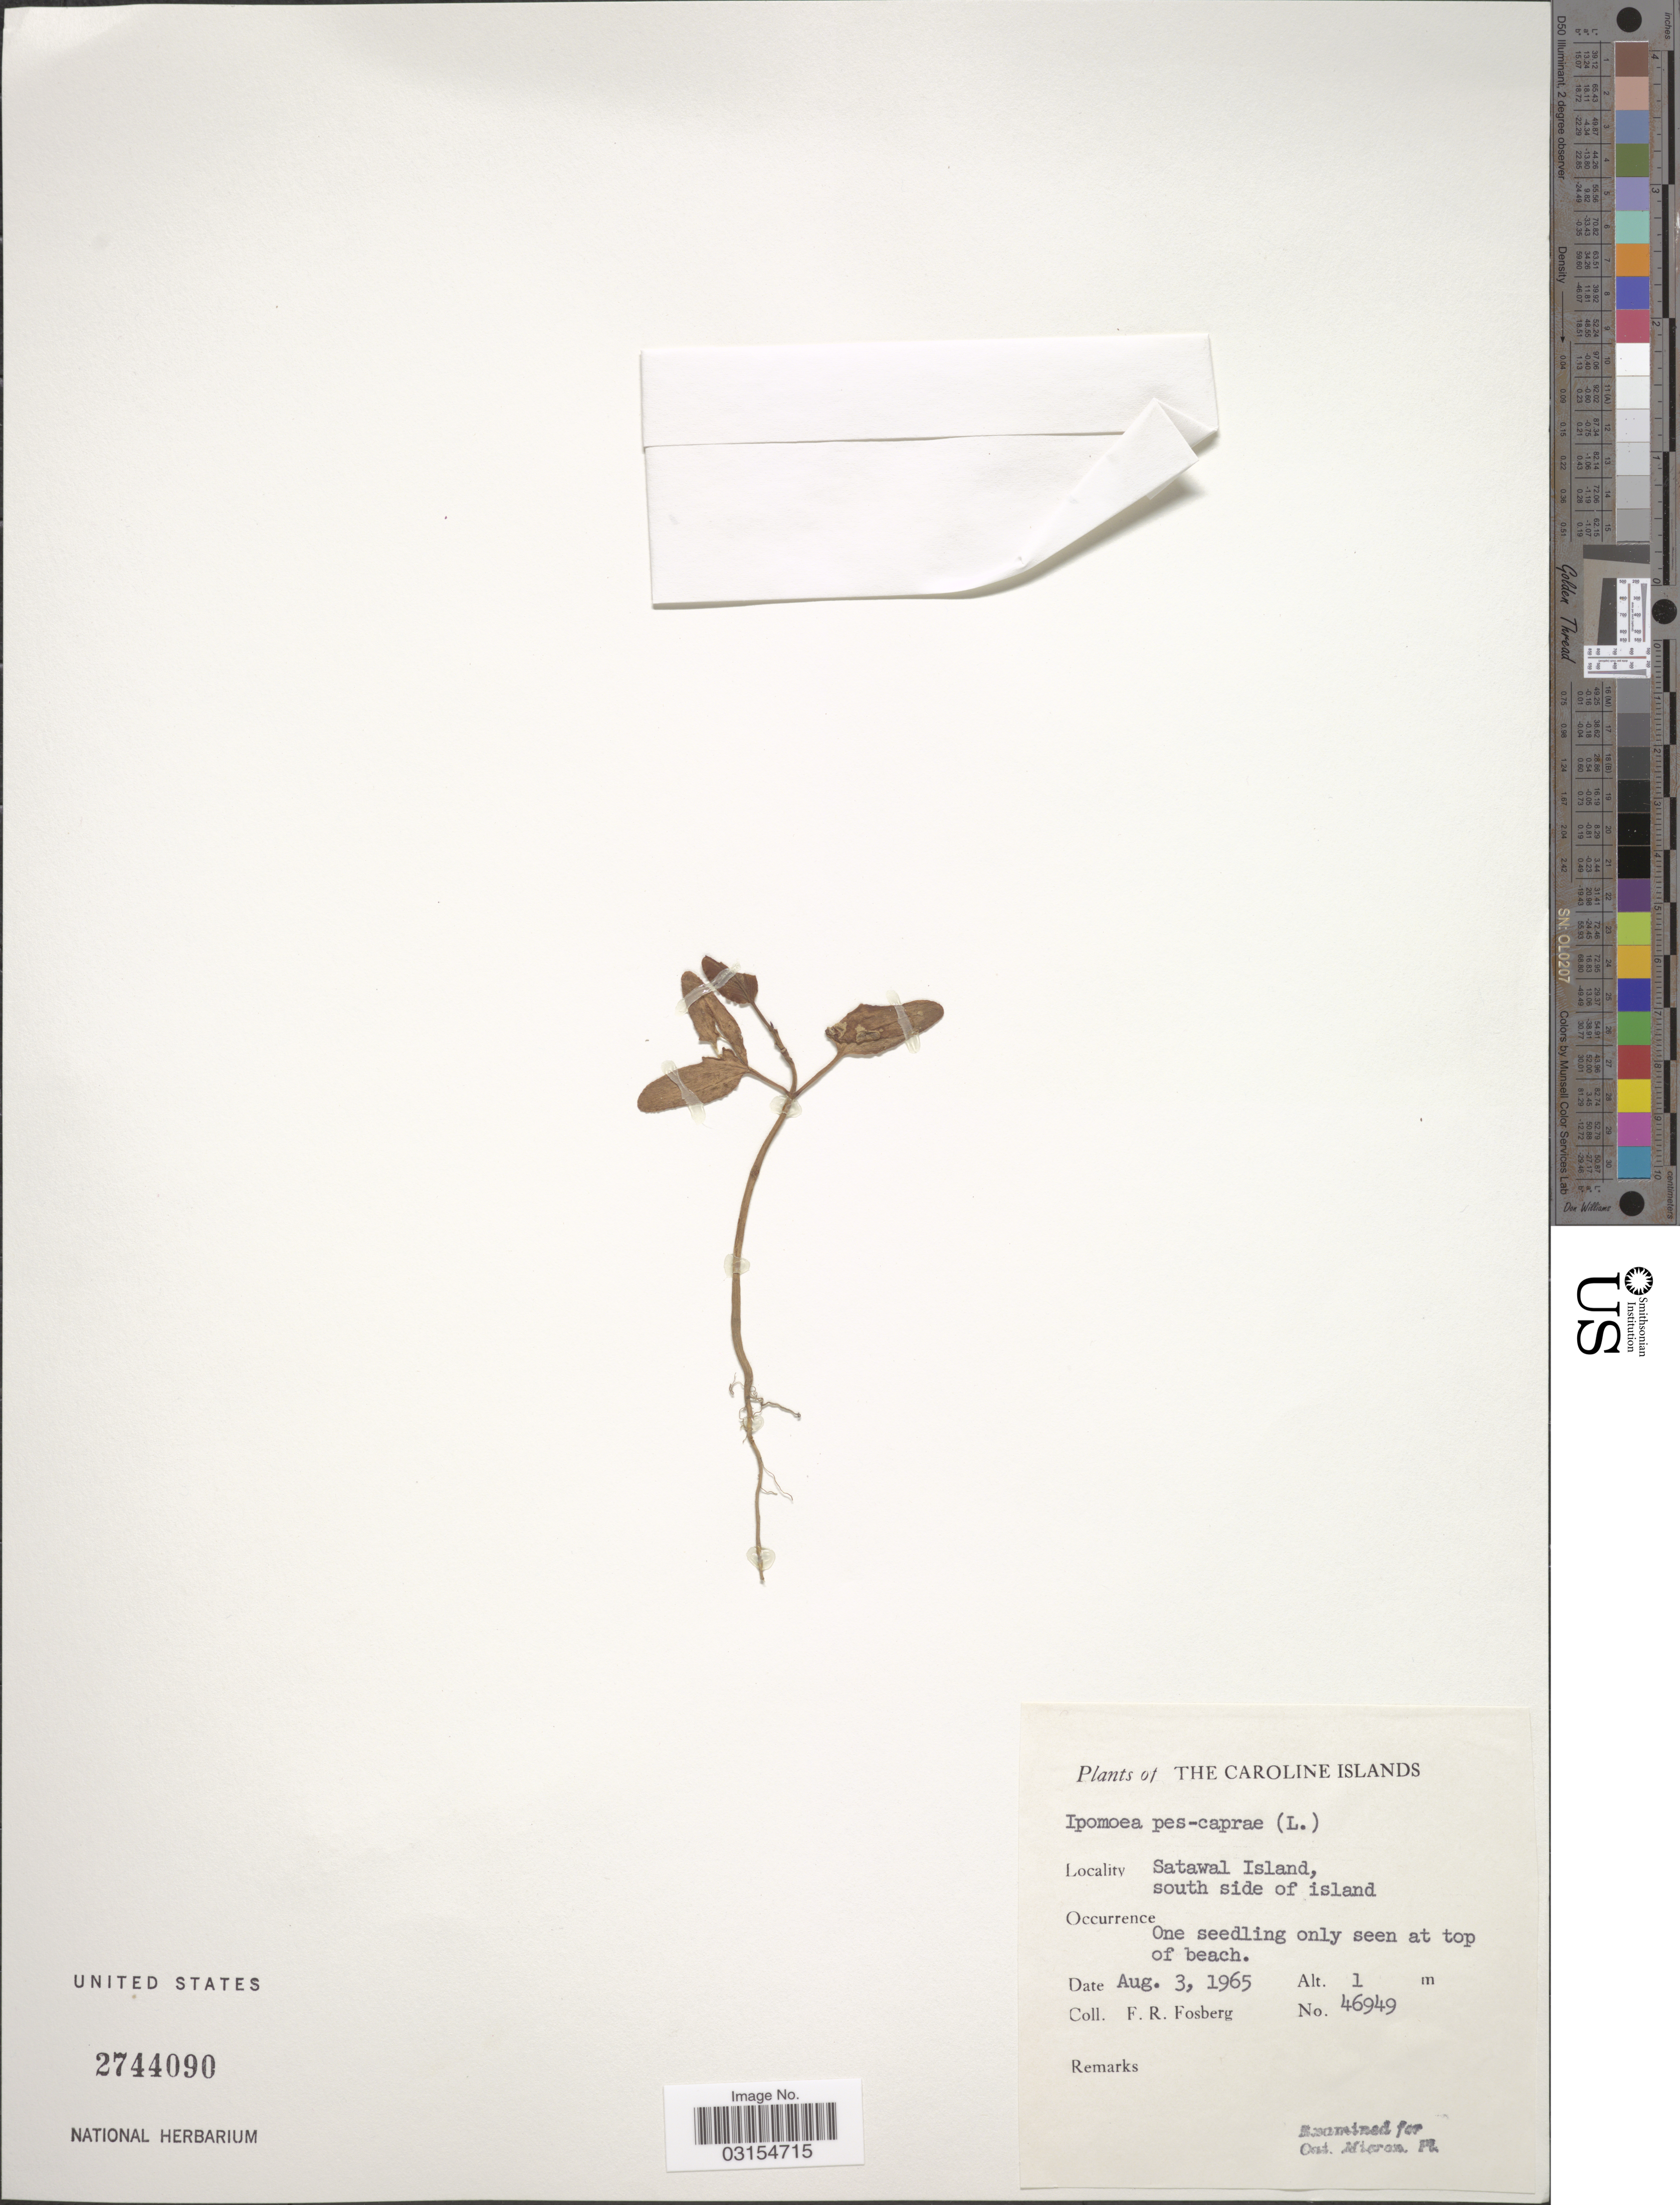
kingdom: Plantae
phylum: Tracheophyta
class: Magnoliopsida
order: Solanales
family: Convolvulaceae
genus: Ipomoea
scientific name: Ipomoea pes-caprae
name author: (L.) R. Br.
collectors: F. R. Fosberg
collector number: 46949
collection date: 1965-08-03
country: Micronesia, Federated States of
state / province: Yap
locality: The Caroline Islands, Satawal Island, south side of island.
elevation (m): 1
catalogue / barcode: US 2744090